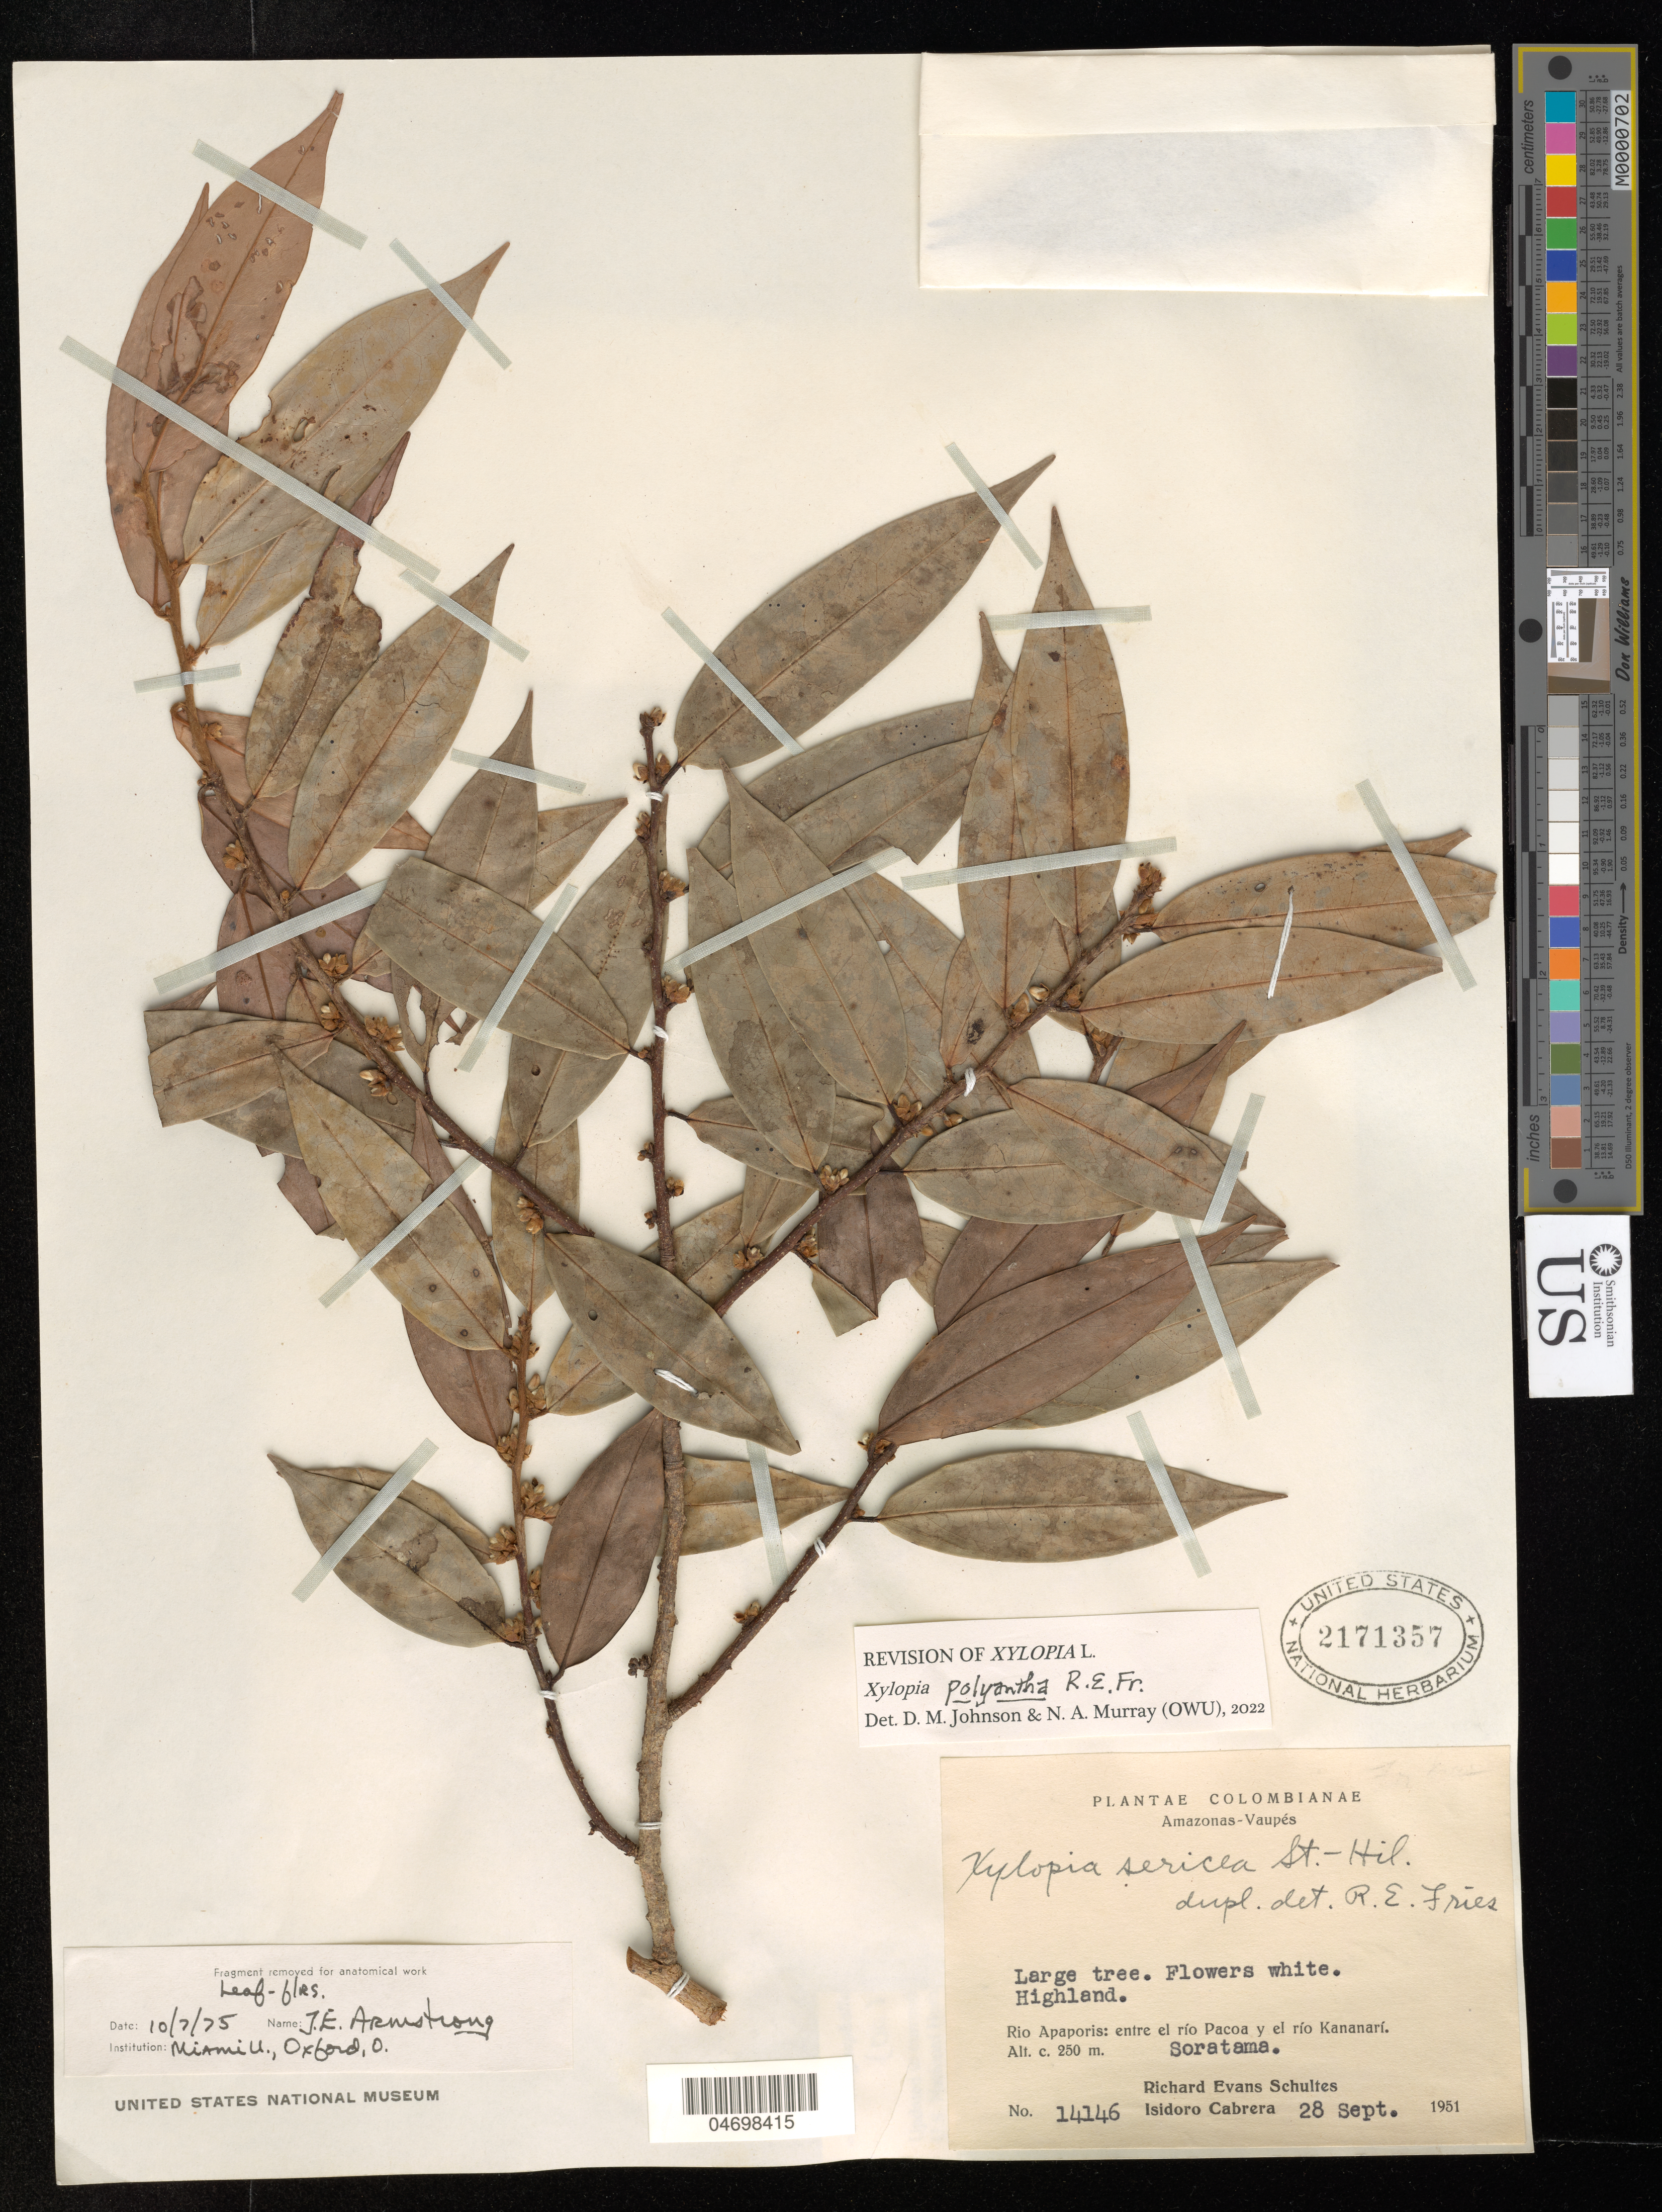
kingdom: Plantae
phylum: Tracheophyta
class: Magnoliopsida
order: Magnoliales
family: Annonaceae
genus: Xylopia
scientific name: Xylopia polyantha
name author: R.E. Fr.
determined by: Johnson, D. M.; Murray, N. A.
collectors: R. E. Schultes & I. Cabrera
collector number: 14146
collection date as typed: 28 Sep 1951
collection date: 1951-09-28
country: Colombia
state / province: Amazônas / Vaupés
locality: Río Apaporis: entre el Río Pacoa y el Río Kananarí. Soratama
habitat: Highland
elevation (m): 250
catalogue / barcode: US 2171357